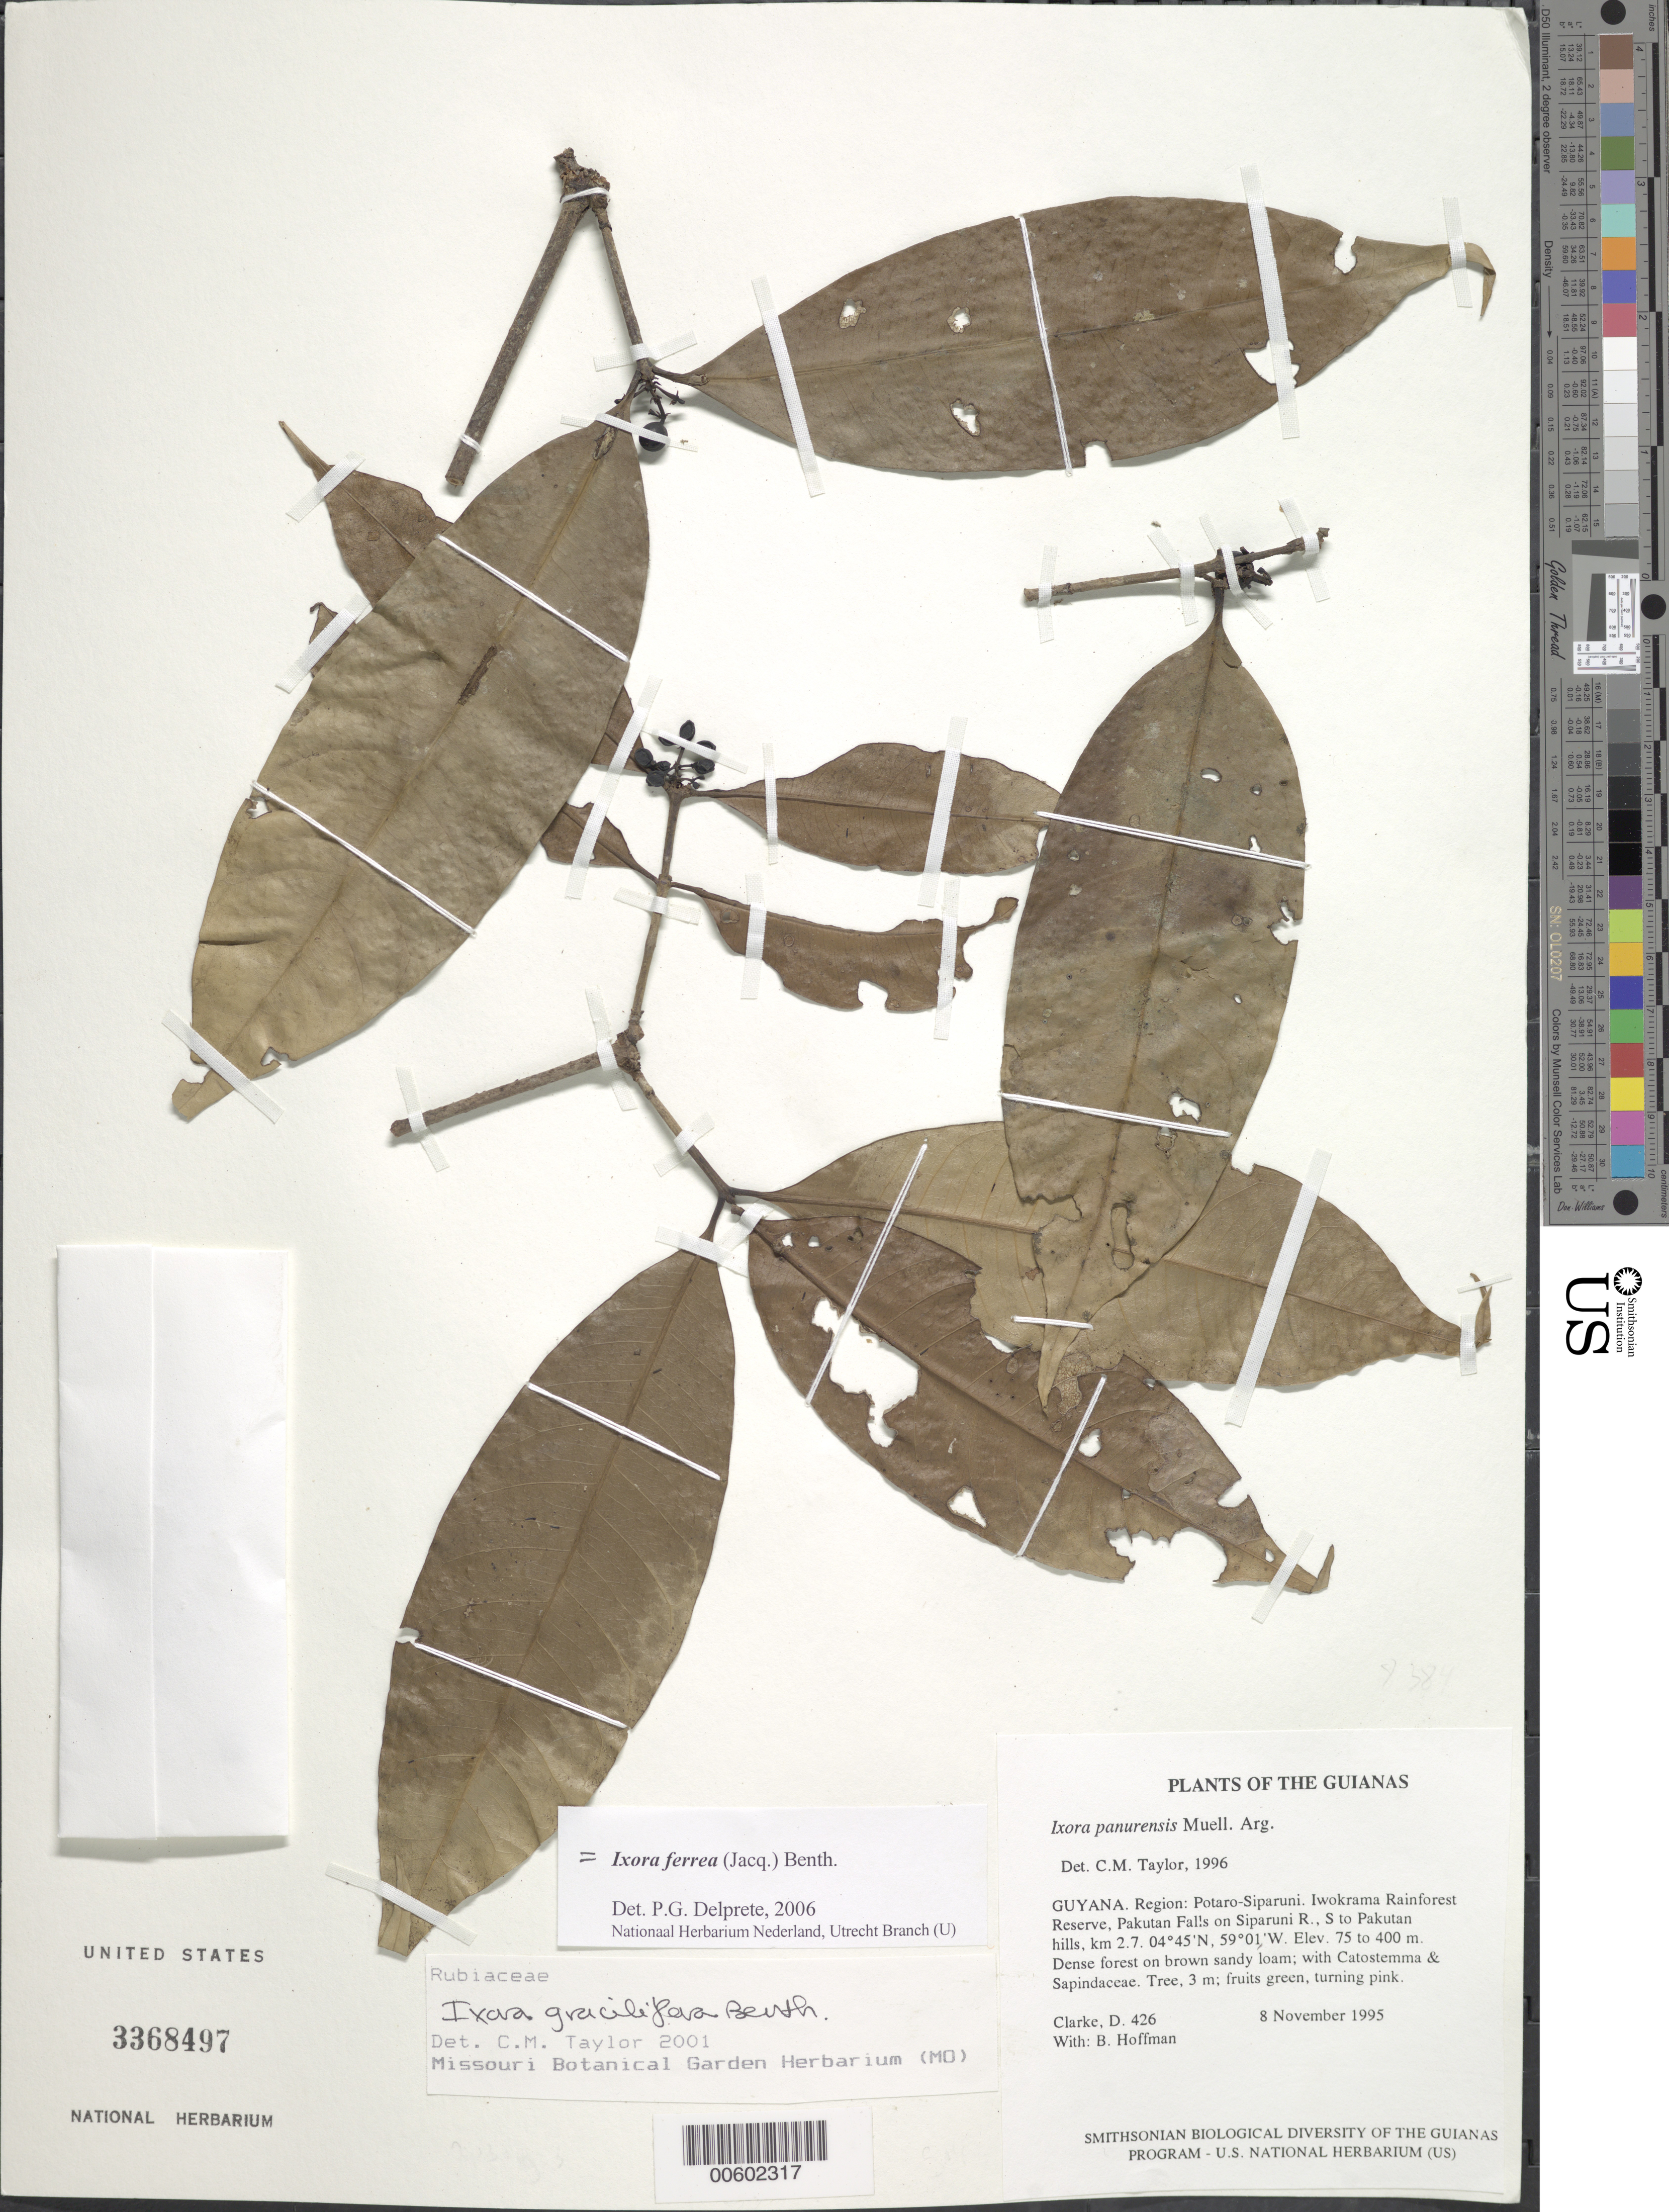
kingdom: Plantae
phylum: Tracheophyta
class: Magnoliopsida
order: Gentianales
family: Rubiaceae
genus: Ixora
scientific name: Ixora ferrea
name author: (Jacq.) Benth.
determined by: Delprete, P. G., Herb. de Guyane Cay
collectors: H. D. Clarke & B. Hoffman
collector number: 426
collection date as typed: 8 November 1995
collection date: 1995-11-08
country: Guyana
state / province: Potaro-Siparuni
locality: Iwokrama Rainforest Reserve, Pakutau Falls on Siparuni R., S to Pakutau hills, km 2.7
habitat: Dense forest on brown sandy loam; with Catostemma & Sapindaceae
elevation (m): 75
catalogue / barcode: US 3368497